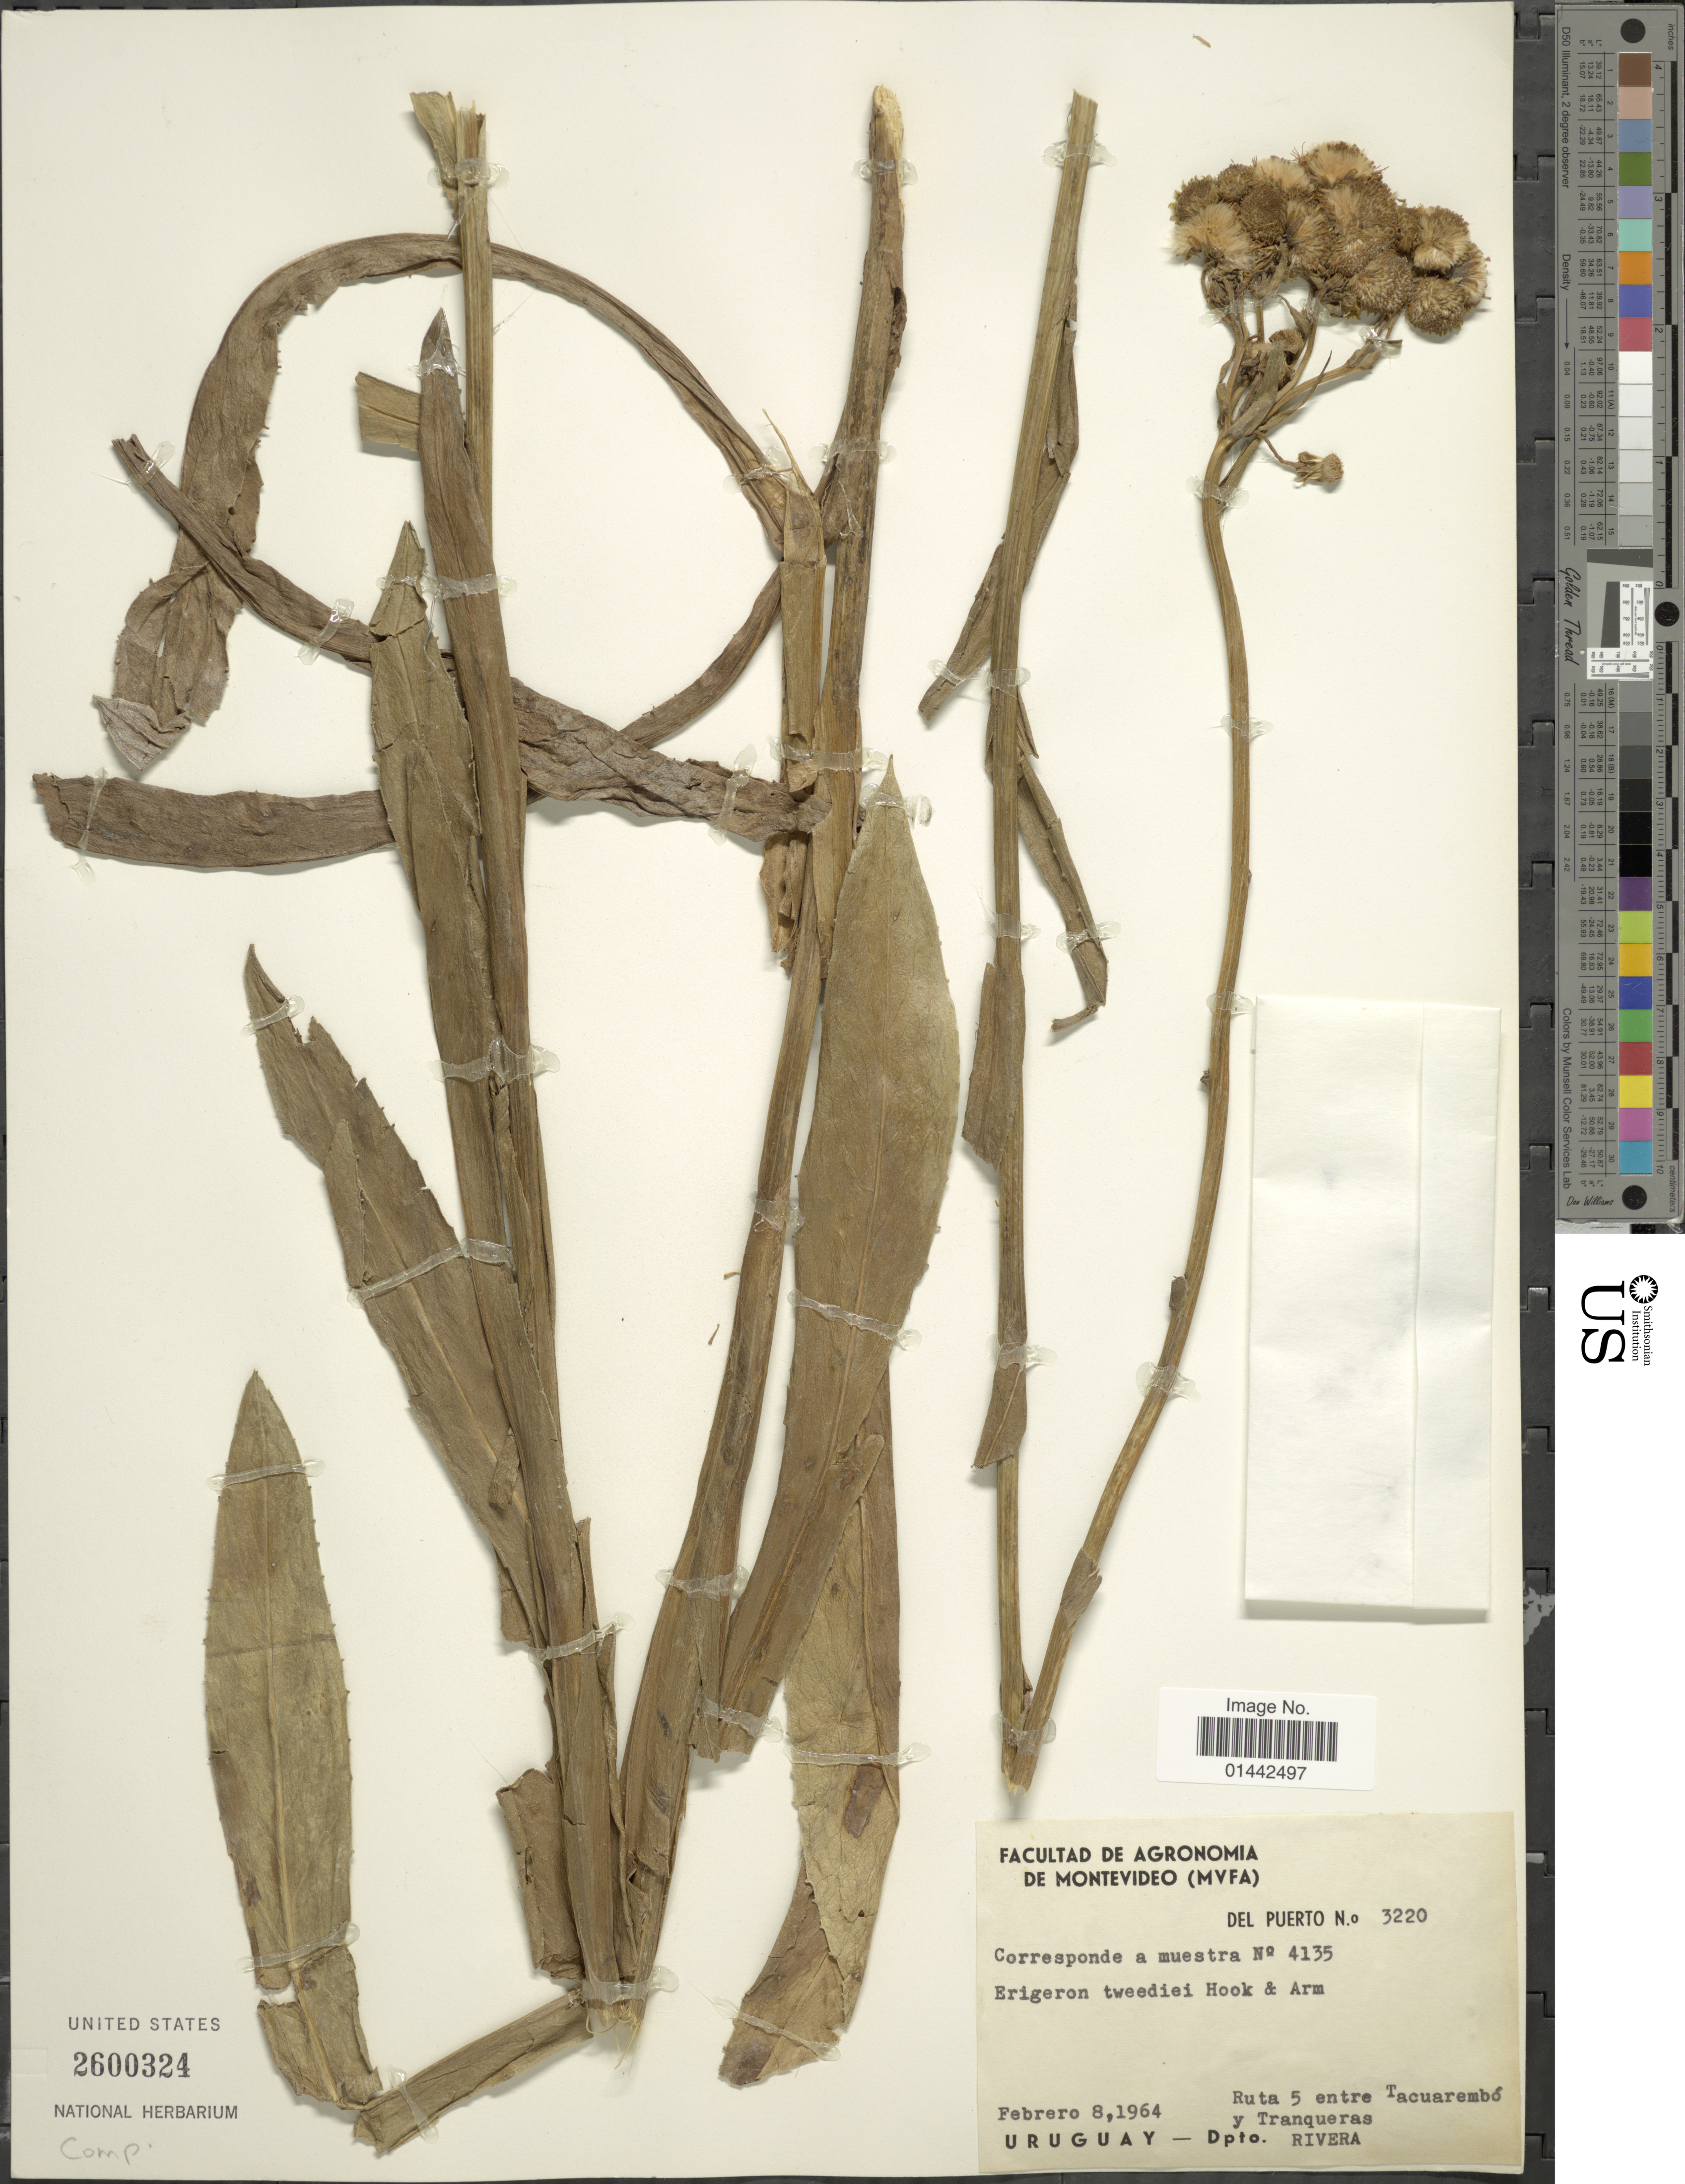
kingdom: Plantae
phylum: Tracheophyta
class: Magnoliopsida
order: Asterales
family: Asteraceae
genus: Erigeron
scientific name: Erigeron tweediei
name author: Hook. & Arn.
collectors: Del Puerto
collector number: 3220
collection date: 1964-02-08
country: Uruguay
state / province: Rivera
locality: Ruta 5 entre Tacuarembó y Tranqueras.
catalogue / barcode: US 2600324